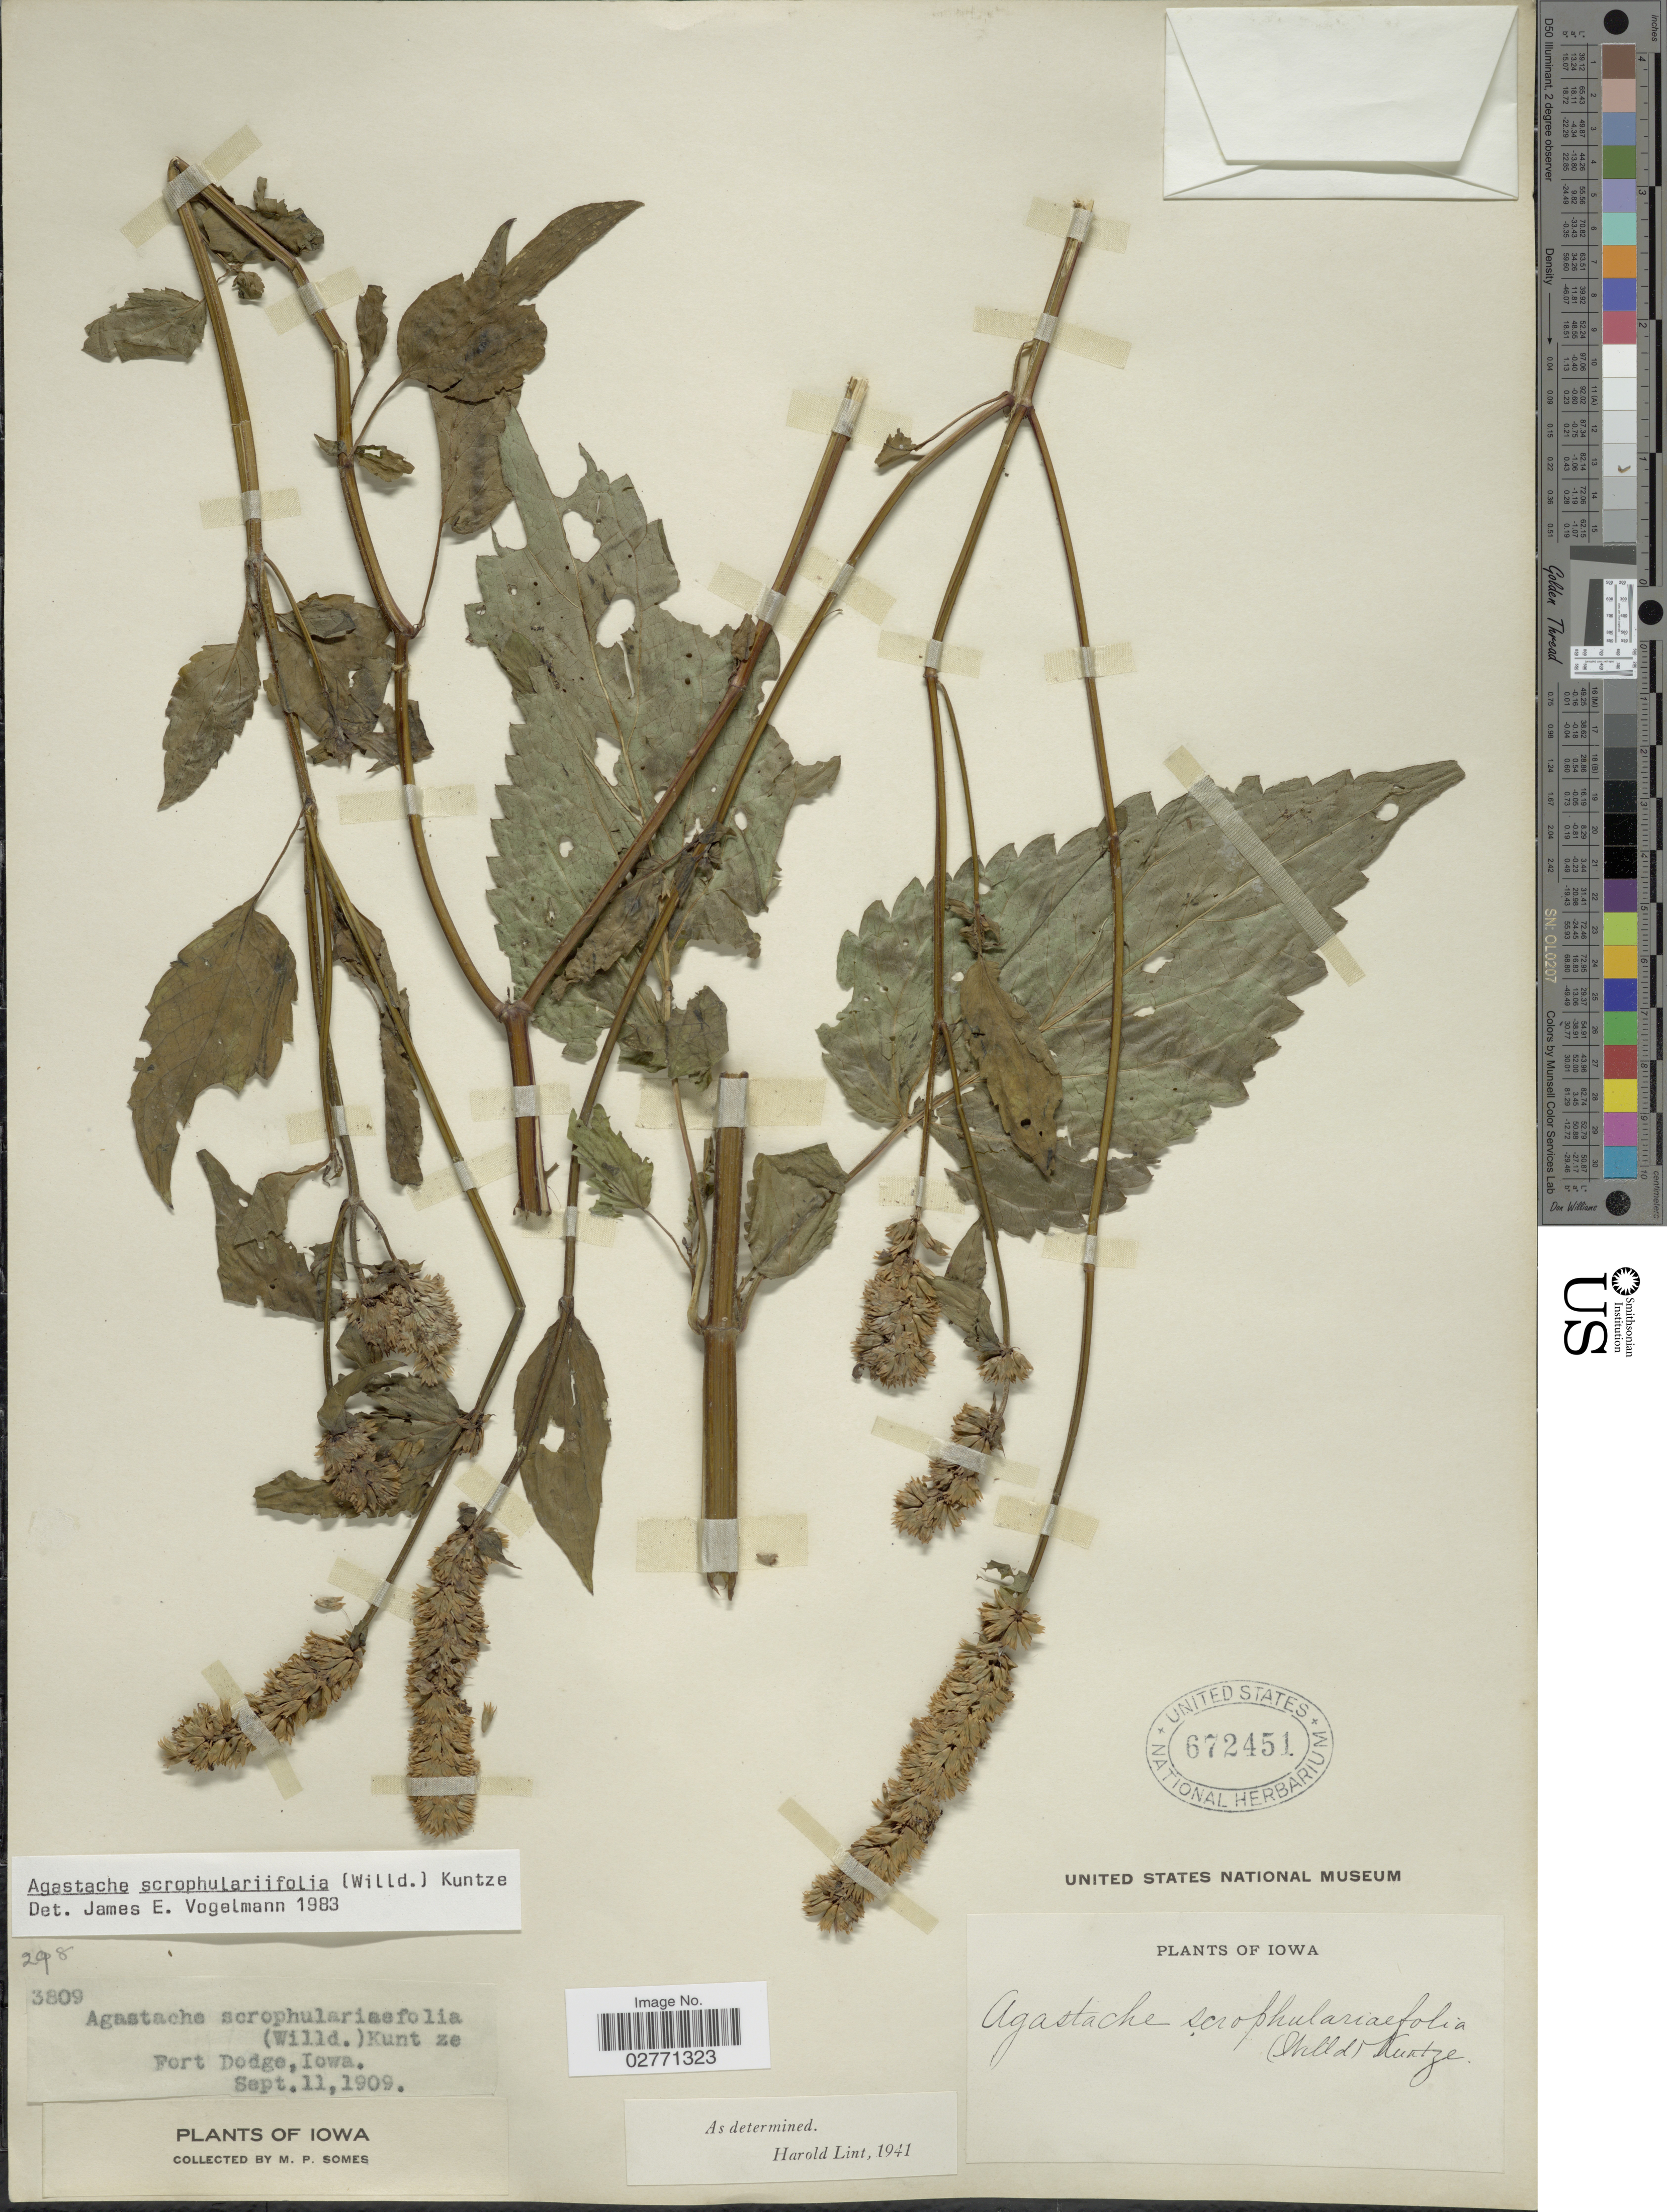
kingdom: Plantae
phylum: Tracheophyta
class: Magnoliopsida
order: Lamiales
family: Lamiaceae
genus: Agastache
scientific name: Agastache scrophulariifolia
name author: (Willd.) Kuntze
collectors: M. Somes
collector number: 3809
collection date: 1909-09-11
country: United States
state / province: Iowa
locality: Fort Dodge.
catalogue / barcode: US 672451